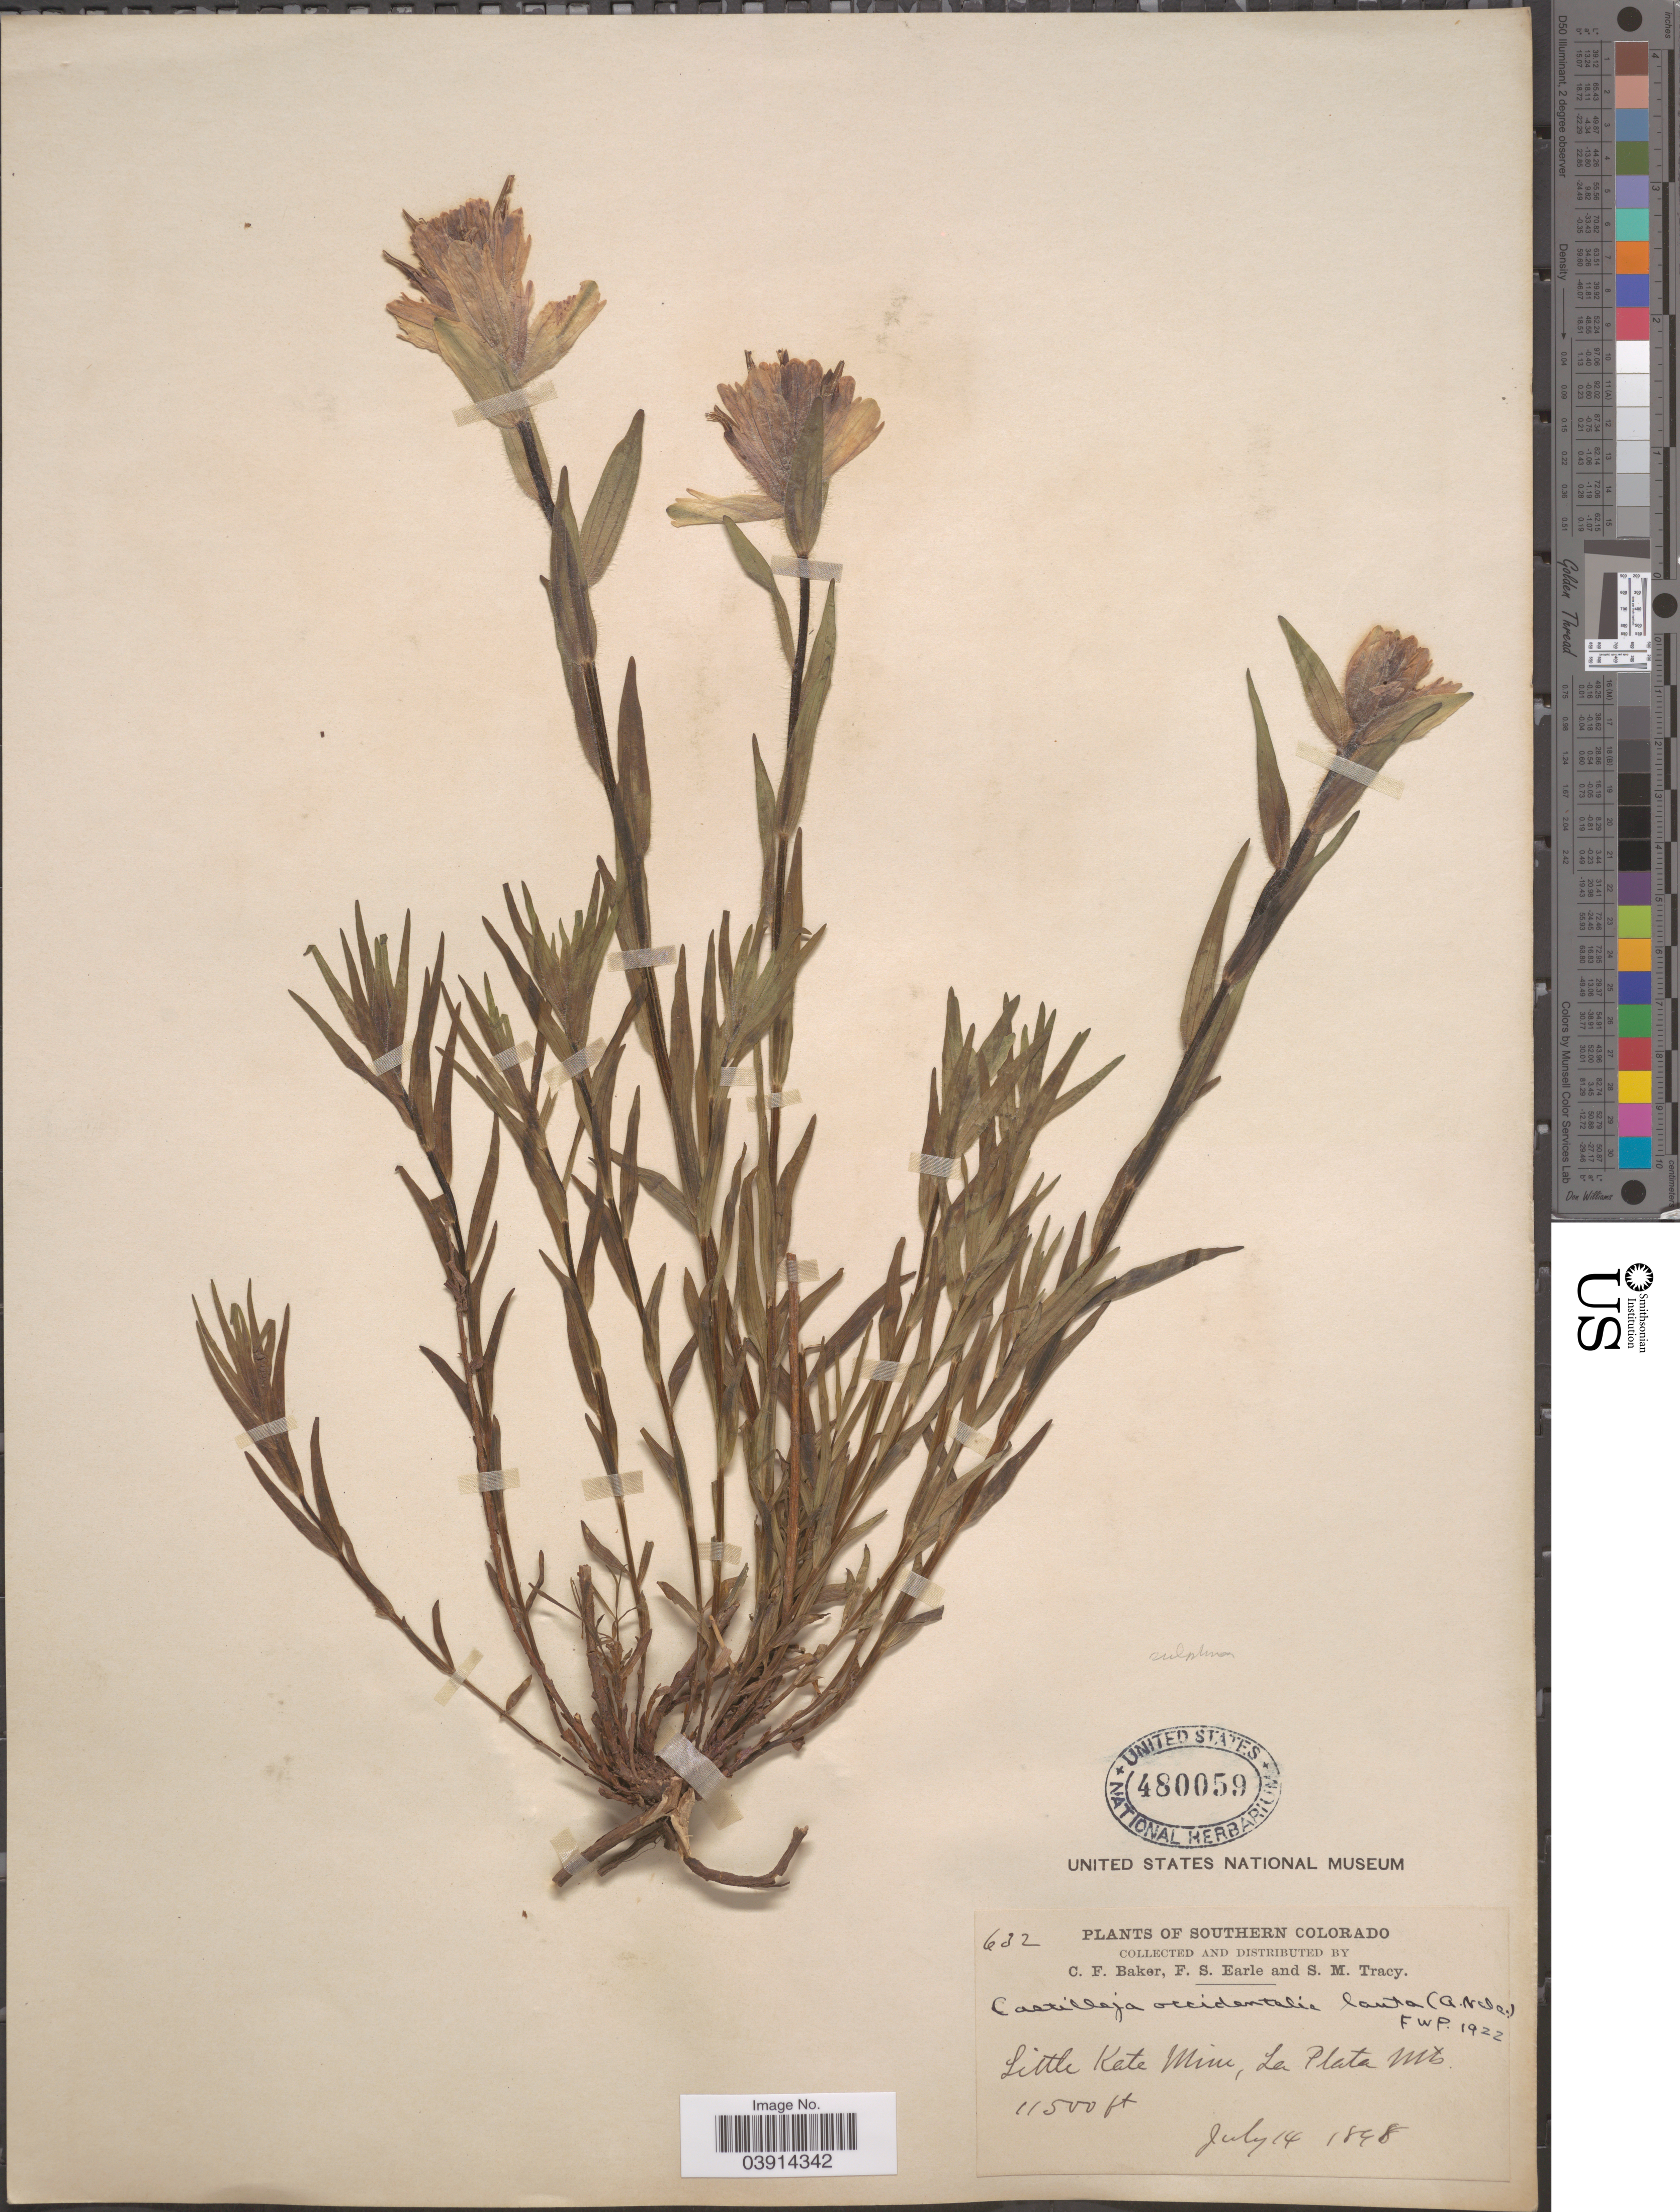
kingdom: Plantae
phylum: Tracheophyta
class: Magnoliopsida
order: Lamiales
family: Orobanchaceae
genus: Castilleja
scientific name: Castilleja sulphurea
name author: Rydb.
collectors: C. F. Baker, F. S. Earle & S. M. Tracy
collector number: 632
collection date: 1848-07-14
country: United States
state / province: Colorado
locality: Southern Colorado. Little Kate Mine, La Plata Mts.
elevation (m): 3505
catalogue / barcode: US 480059